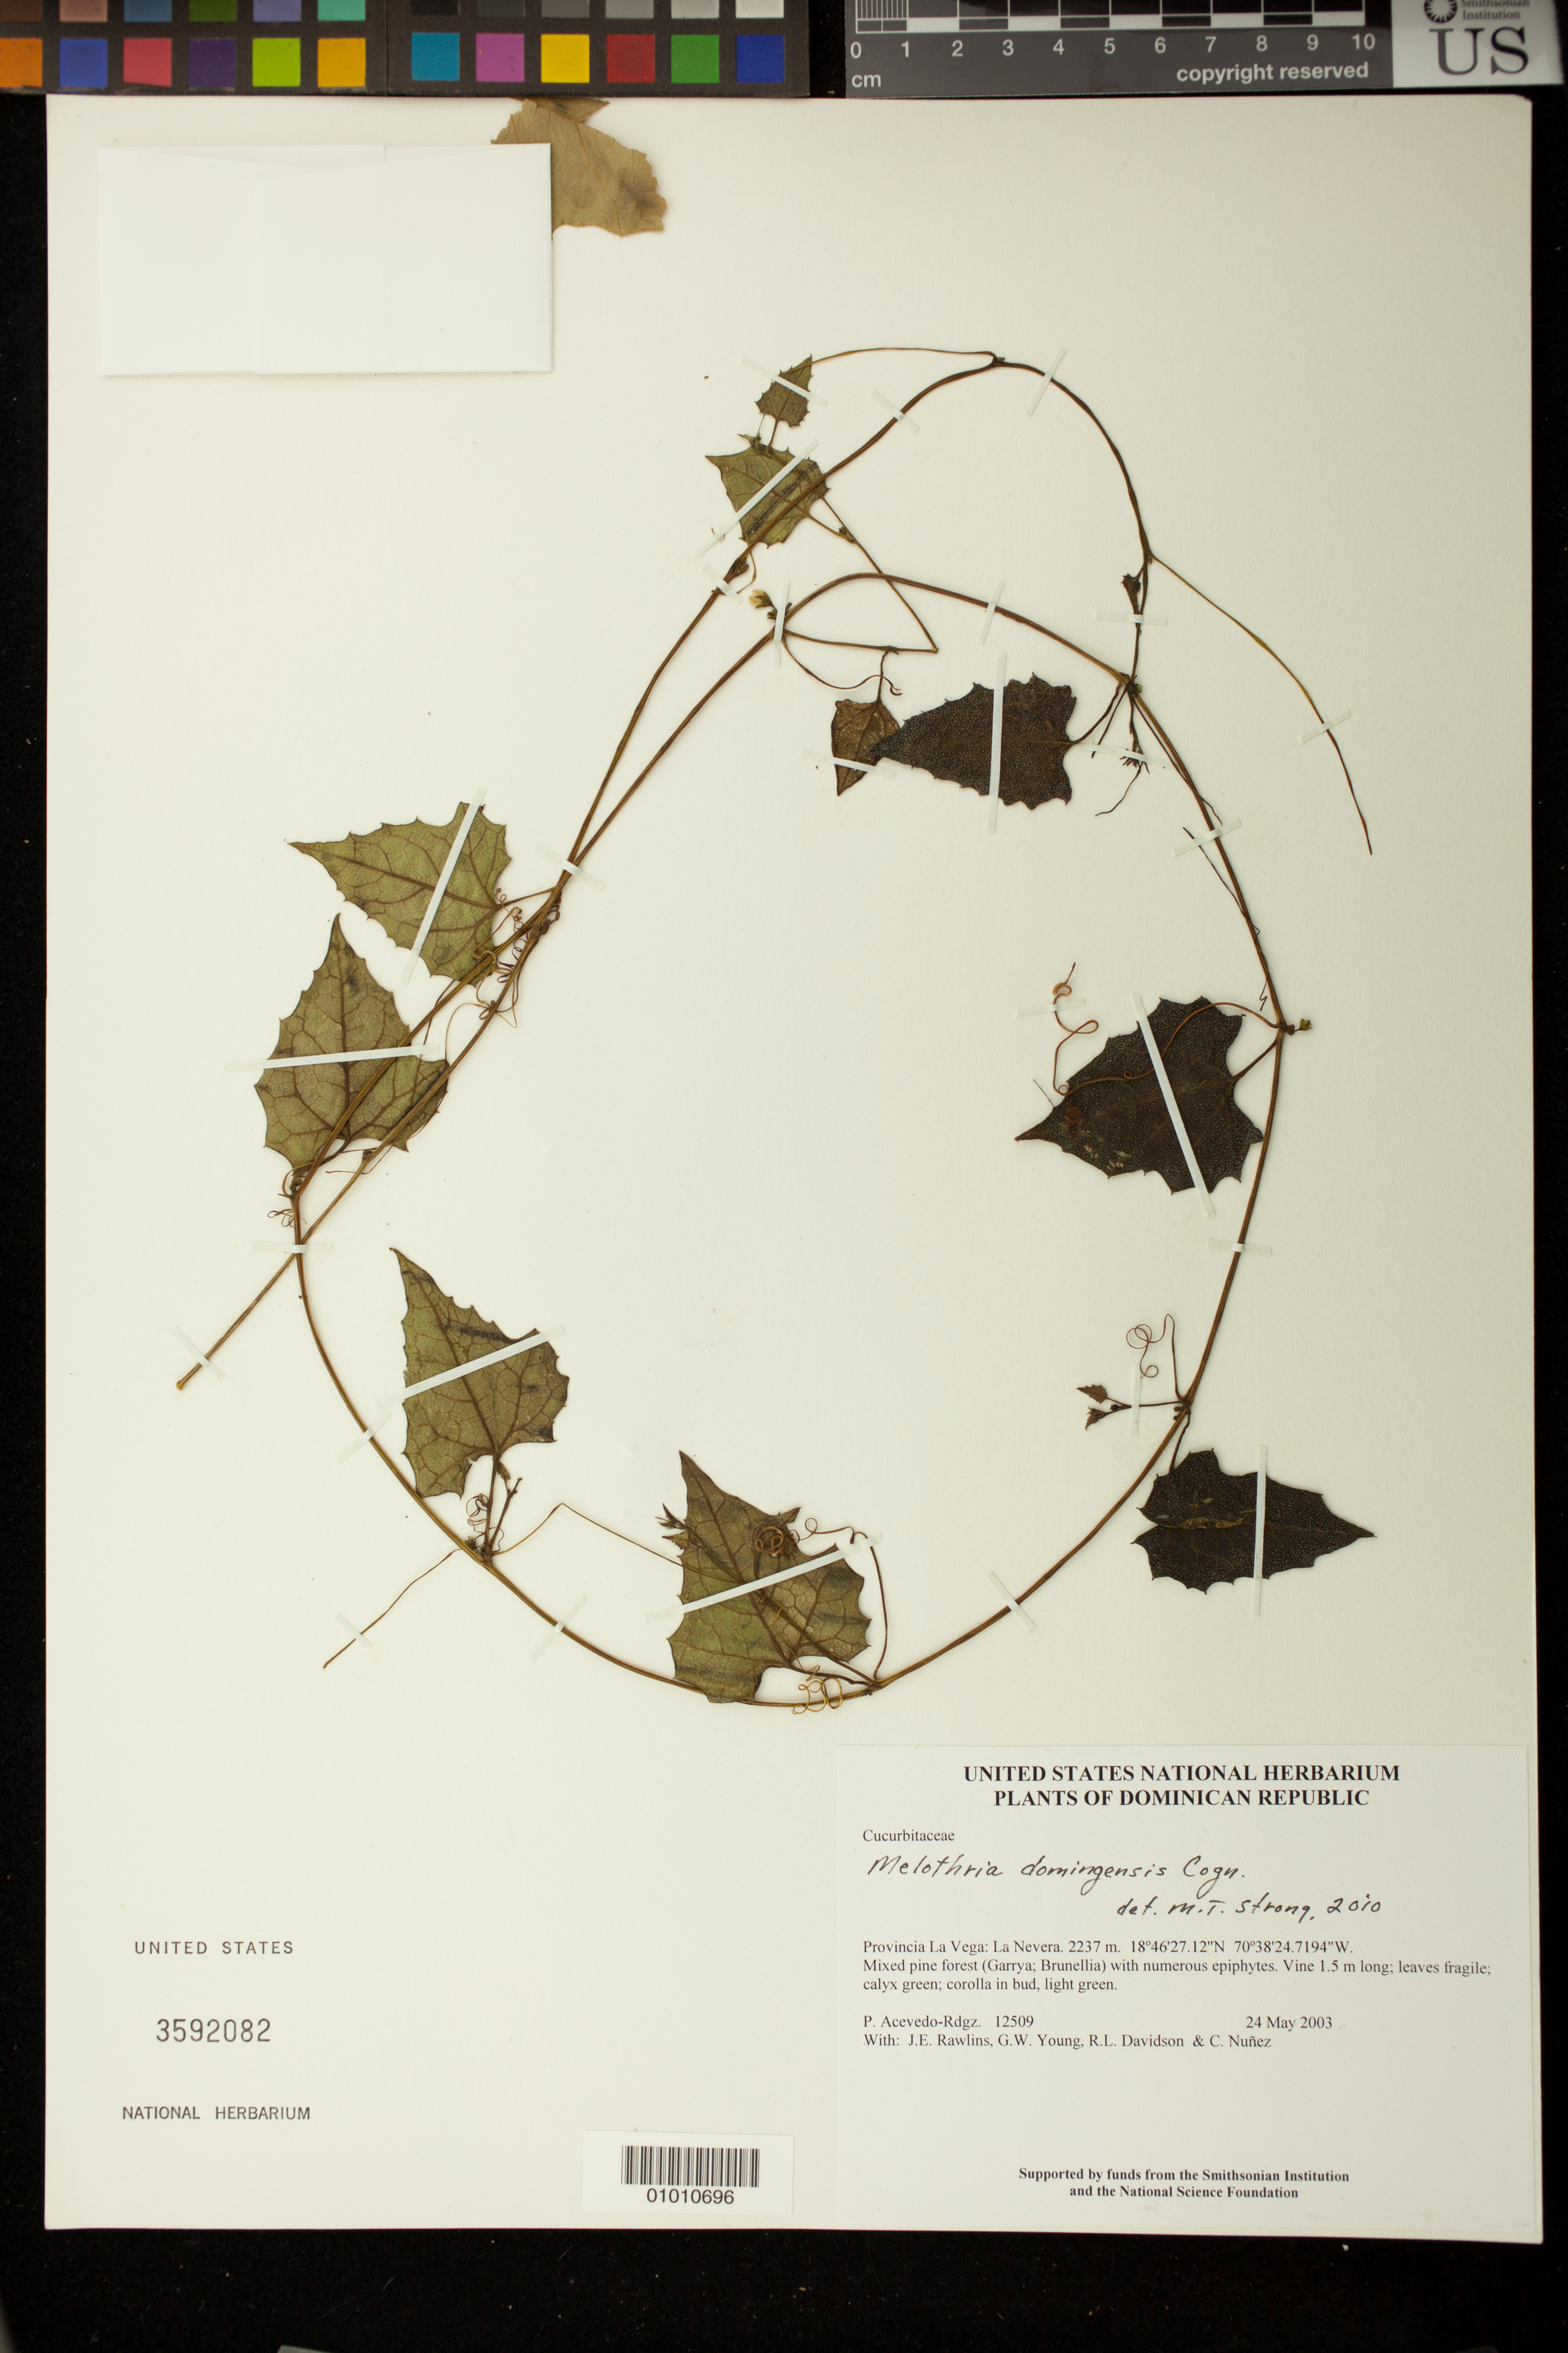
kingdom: Plantae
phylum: Tracheophyta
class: Magnoliopsida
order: Cucurbitales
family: Cucurbitaceae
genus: Cayaponia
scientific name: Cayaponia domingensis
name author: (Cogn.) H. Schaef. & M. Nee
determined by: Nee, Michael H.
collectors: P. Acevedo-Rodr., J. Rawlins, G. Young, R. Davidson & C. Nunez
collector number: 12509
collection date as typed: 24 May 2003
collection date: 2003-05-24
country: Dominican Republic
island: Hispaniola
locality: Provincia La Vega: La Nevera.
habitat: Mixed pine forest (Garrya; Brunellia) with numerous epiphytes.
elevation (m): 2237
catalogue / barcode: US 3592082